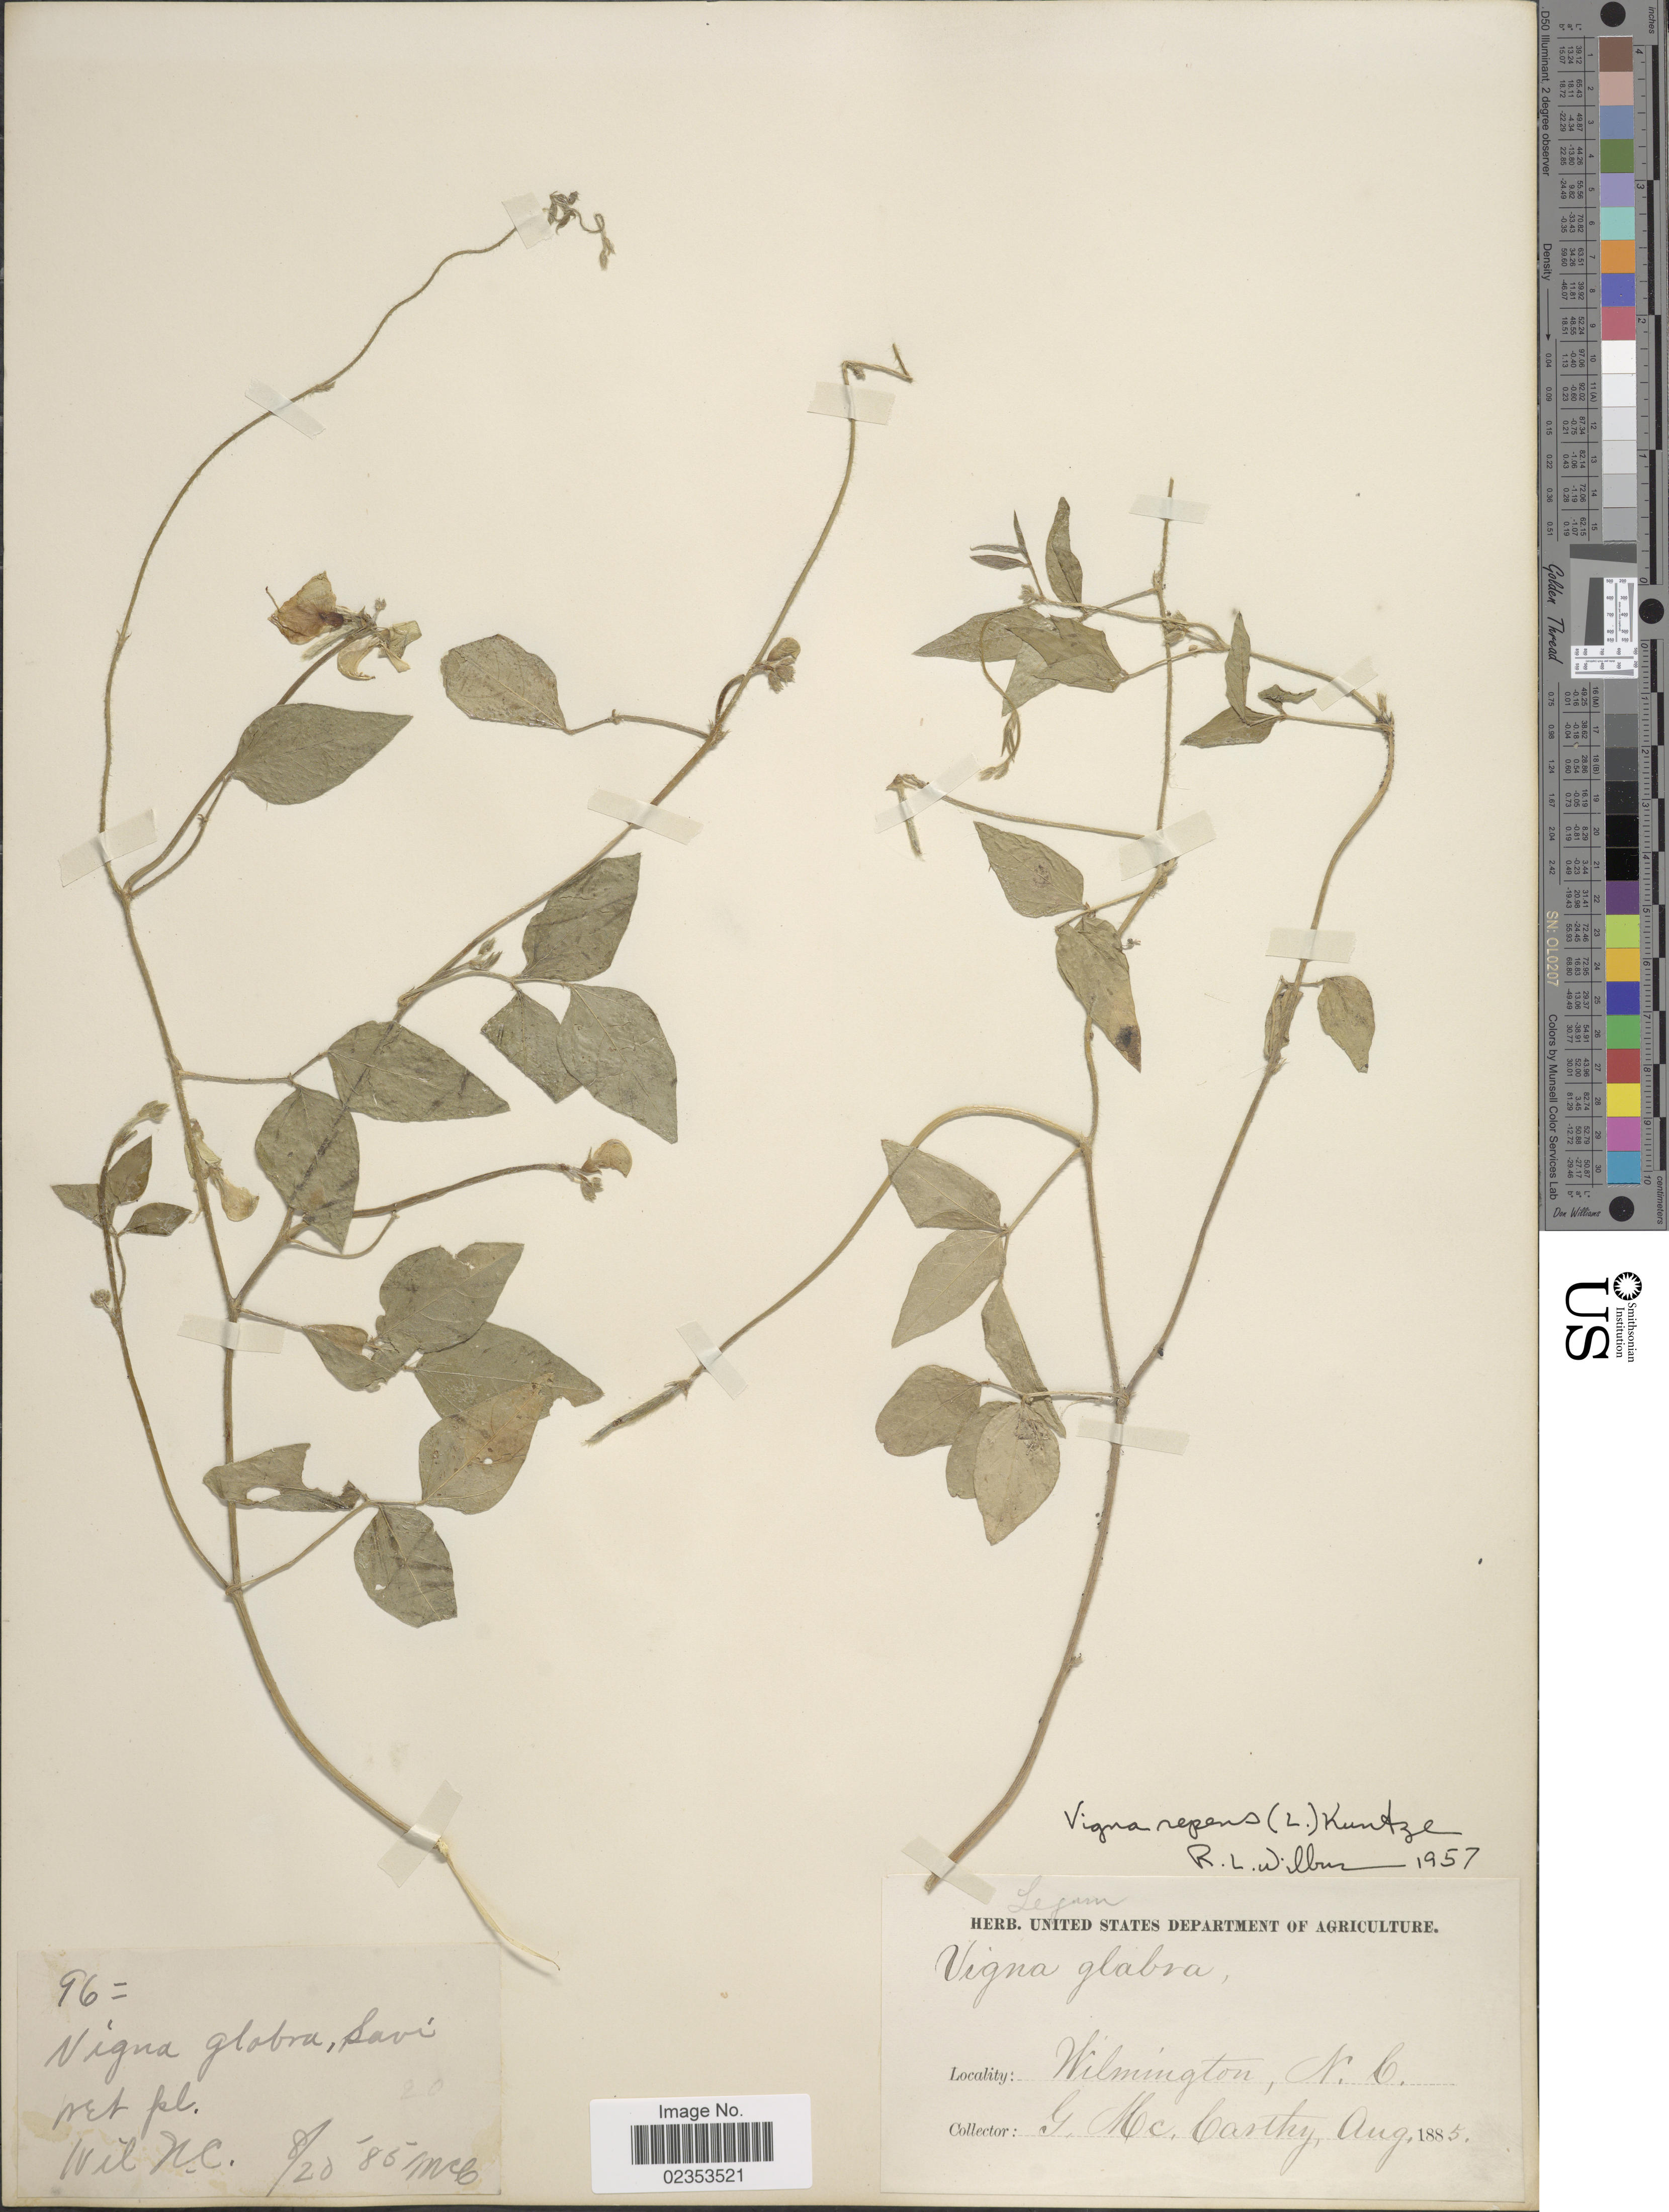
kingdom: Plantae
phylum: Tracheophyta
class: Magnoliopsida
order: Fabales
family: Fabaceae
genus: Vigna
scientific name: Vigna luteola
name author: (Jacq.) Benth.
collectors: G. McCarthy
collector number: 96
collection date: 1885-08-20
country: United States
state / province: North Carolina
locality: Wilmington